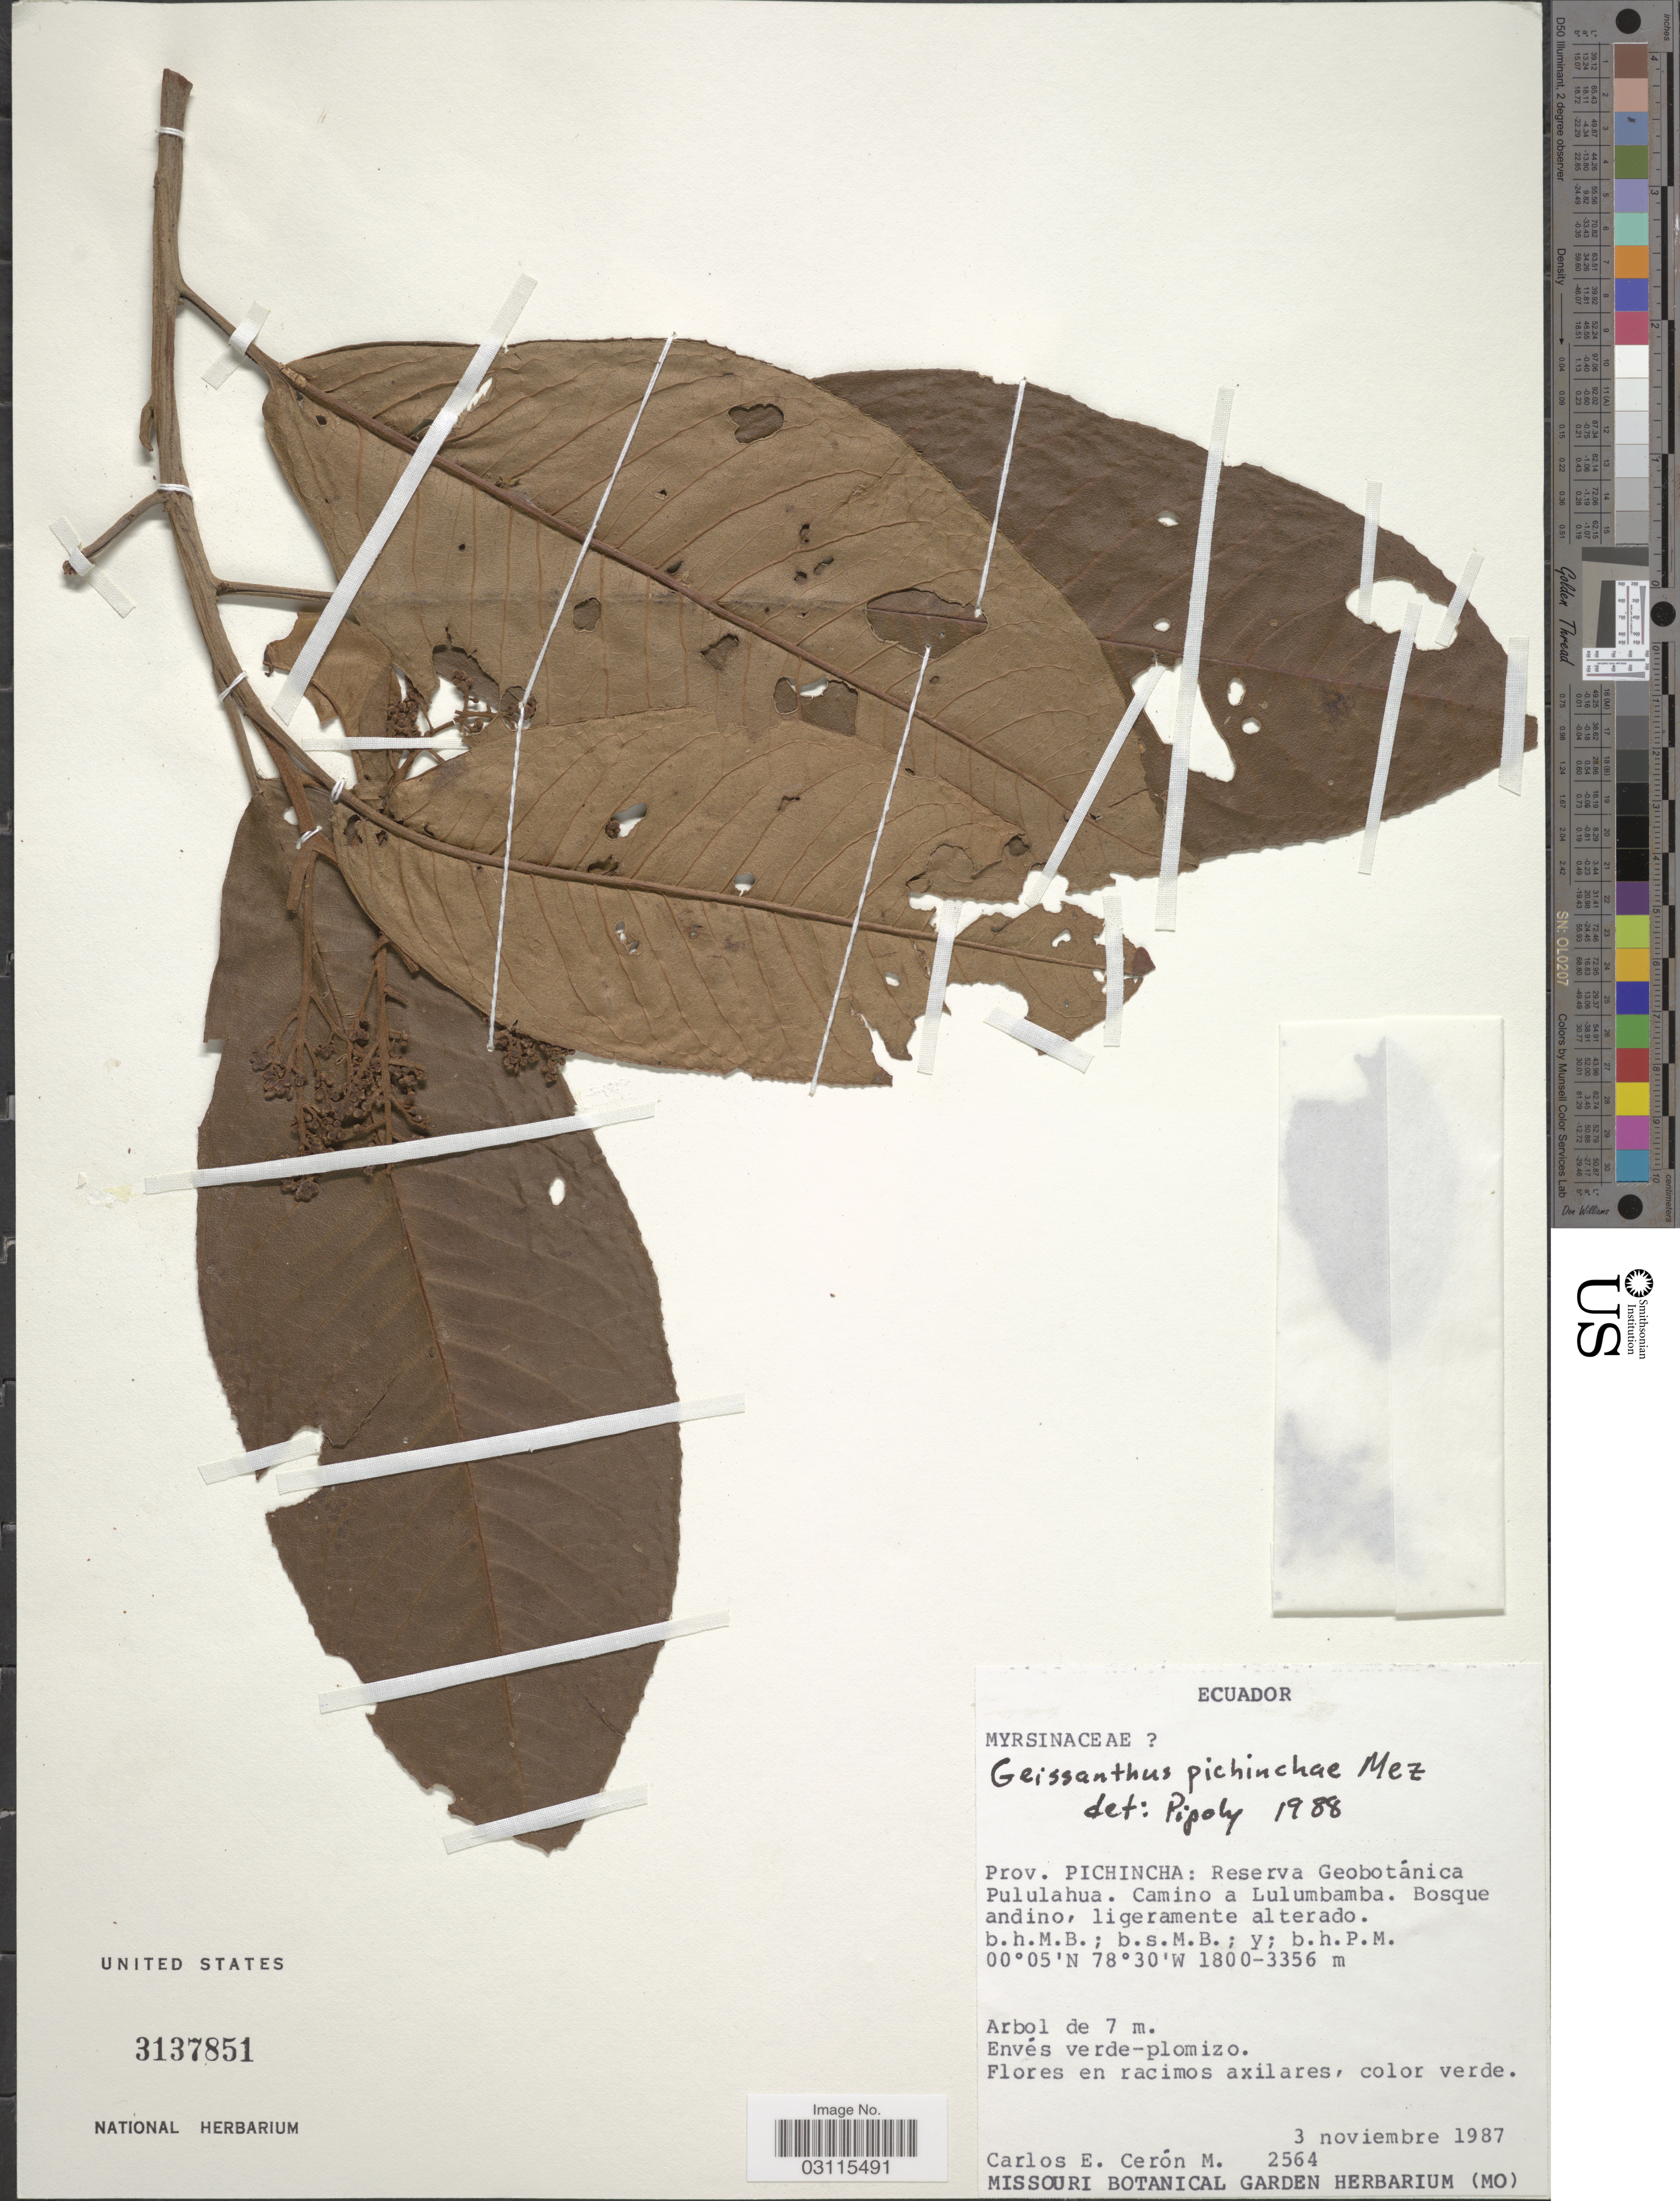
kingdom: Plantae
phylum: Tracheophyta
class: Magnoliopsida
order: Ericales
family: Primulaceae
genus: Geissanthus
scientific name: Geissanthus pichinchae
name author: Mez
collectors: C. E. Cerón M.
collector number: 2564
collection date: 1987-11-03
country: Ecuador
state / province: Pichincha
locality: Prov. Pichincha: Reserva Geobotánica Pululahua. Camino a Lulumbamba.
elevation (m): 1800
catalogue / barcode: US 3137851